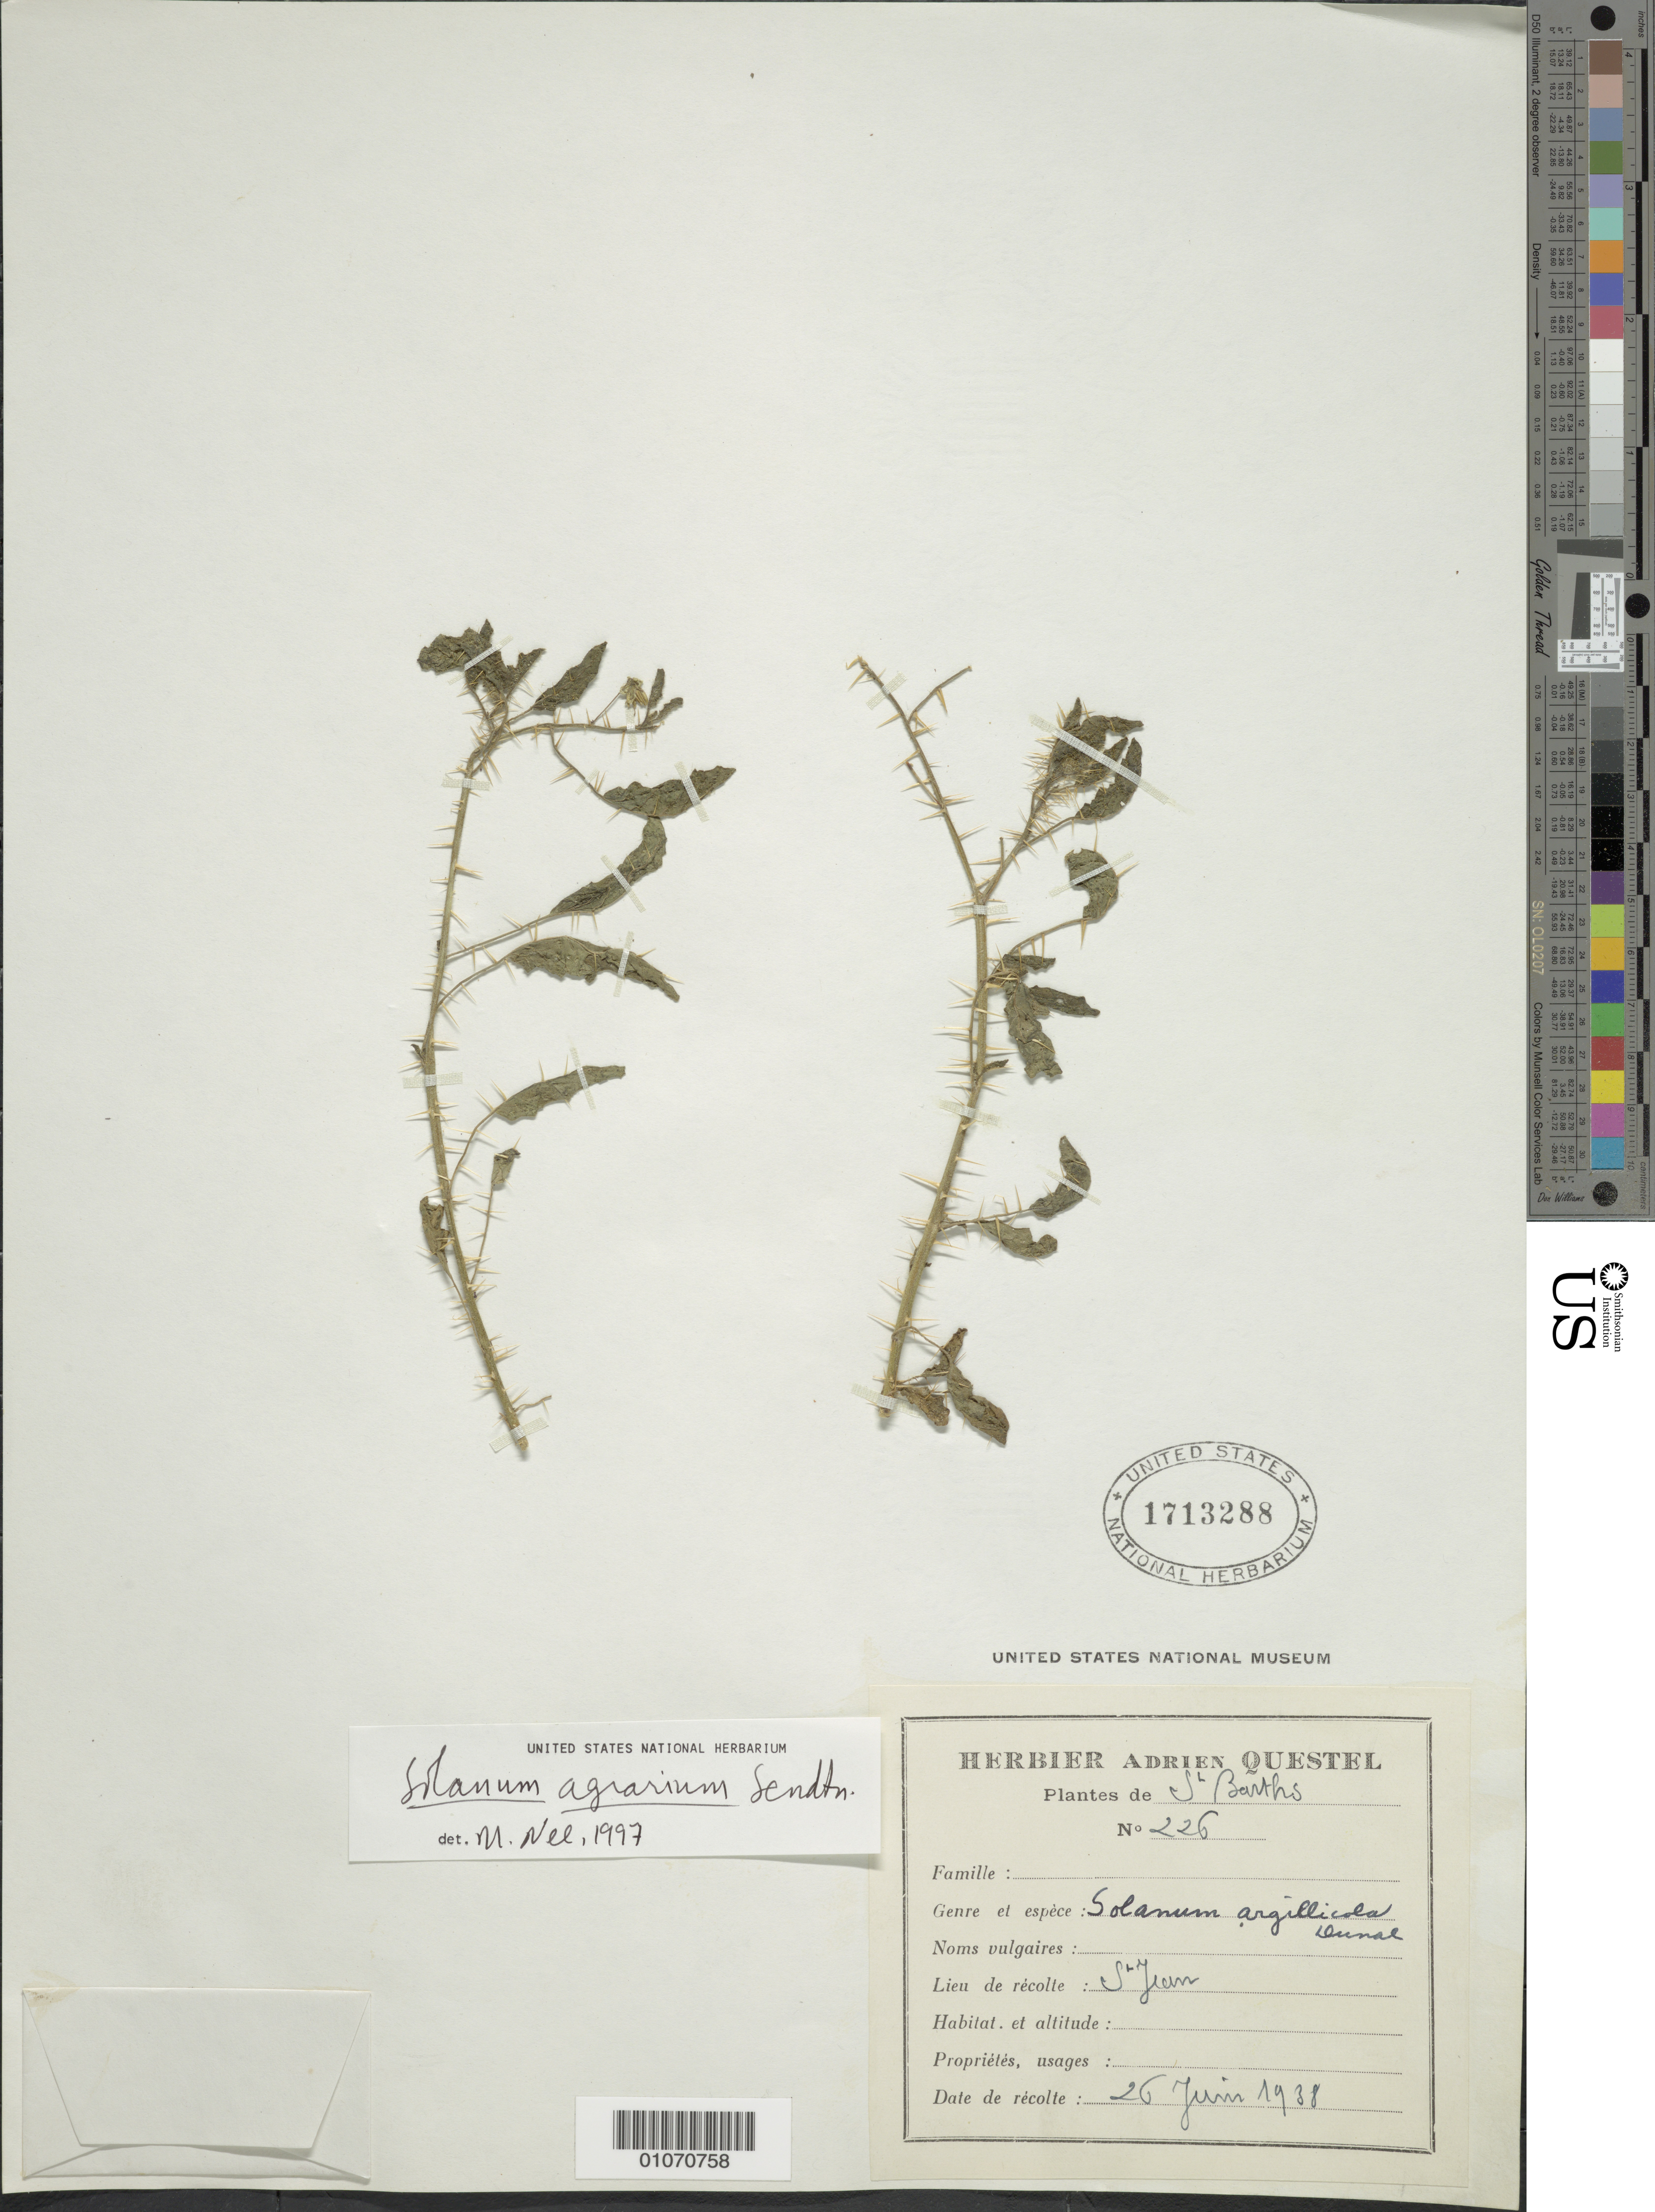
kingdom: Plantae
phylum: Tracheophyta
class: Magnoliopsida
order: Solanales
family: Solanaceae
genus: Solanum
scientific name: Solanum agrarium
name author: Sendtn.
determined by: Nee, Michael H.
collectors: A. Questel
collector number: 226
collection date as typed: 26 Jun 1938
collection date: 1938-06-26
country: Saint Barthélemy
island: St. Barthélemy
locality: St. Jean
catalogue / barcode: US 1713288